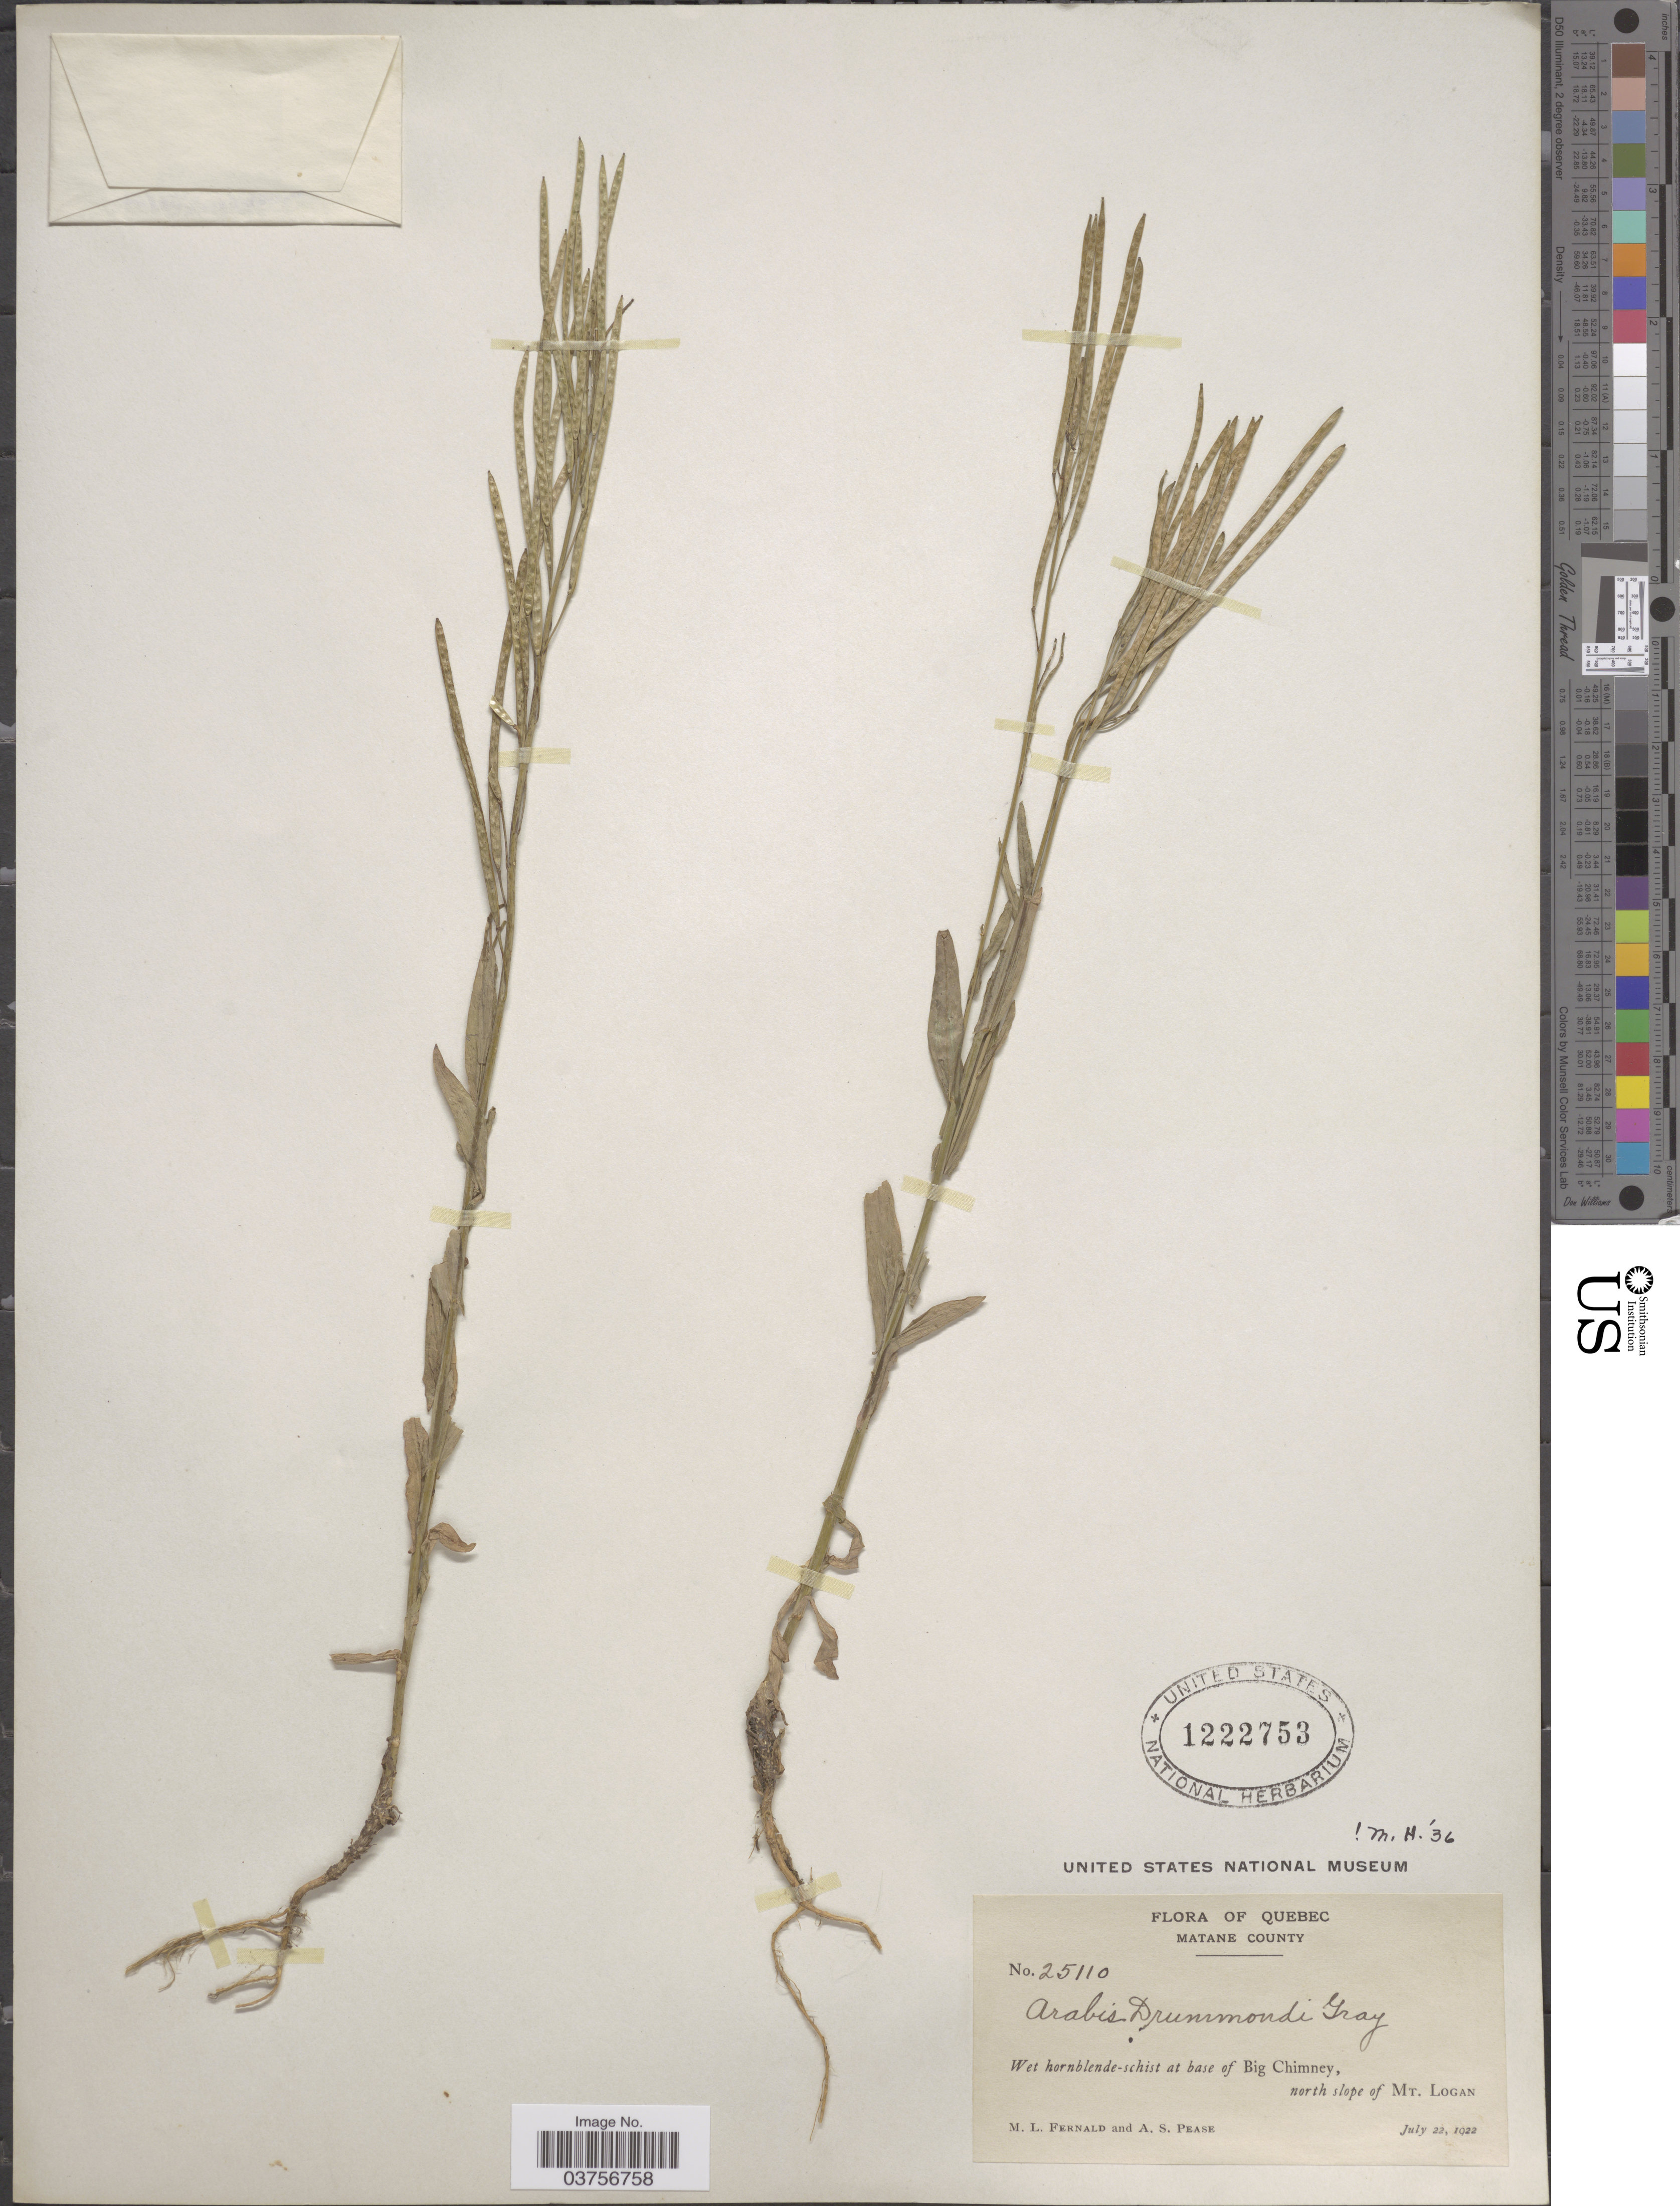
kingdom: Plantae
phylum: Tracheophyta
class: Magnoliopsida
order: Brassicales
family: Brassicaceae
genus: Arabis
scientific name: Arabis drummondii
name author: A. Gray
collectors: M. L. Fernald & A. S. Pease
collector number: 25110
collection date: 1922-07-22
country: Canada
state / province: Quebec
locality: Matane County. Base of Big Chimney, north slope of Mt. Logan.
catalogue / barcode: US 1222753